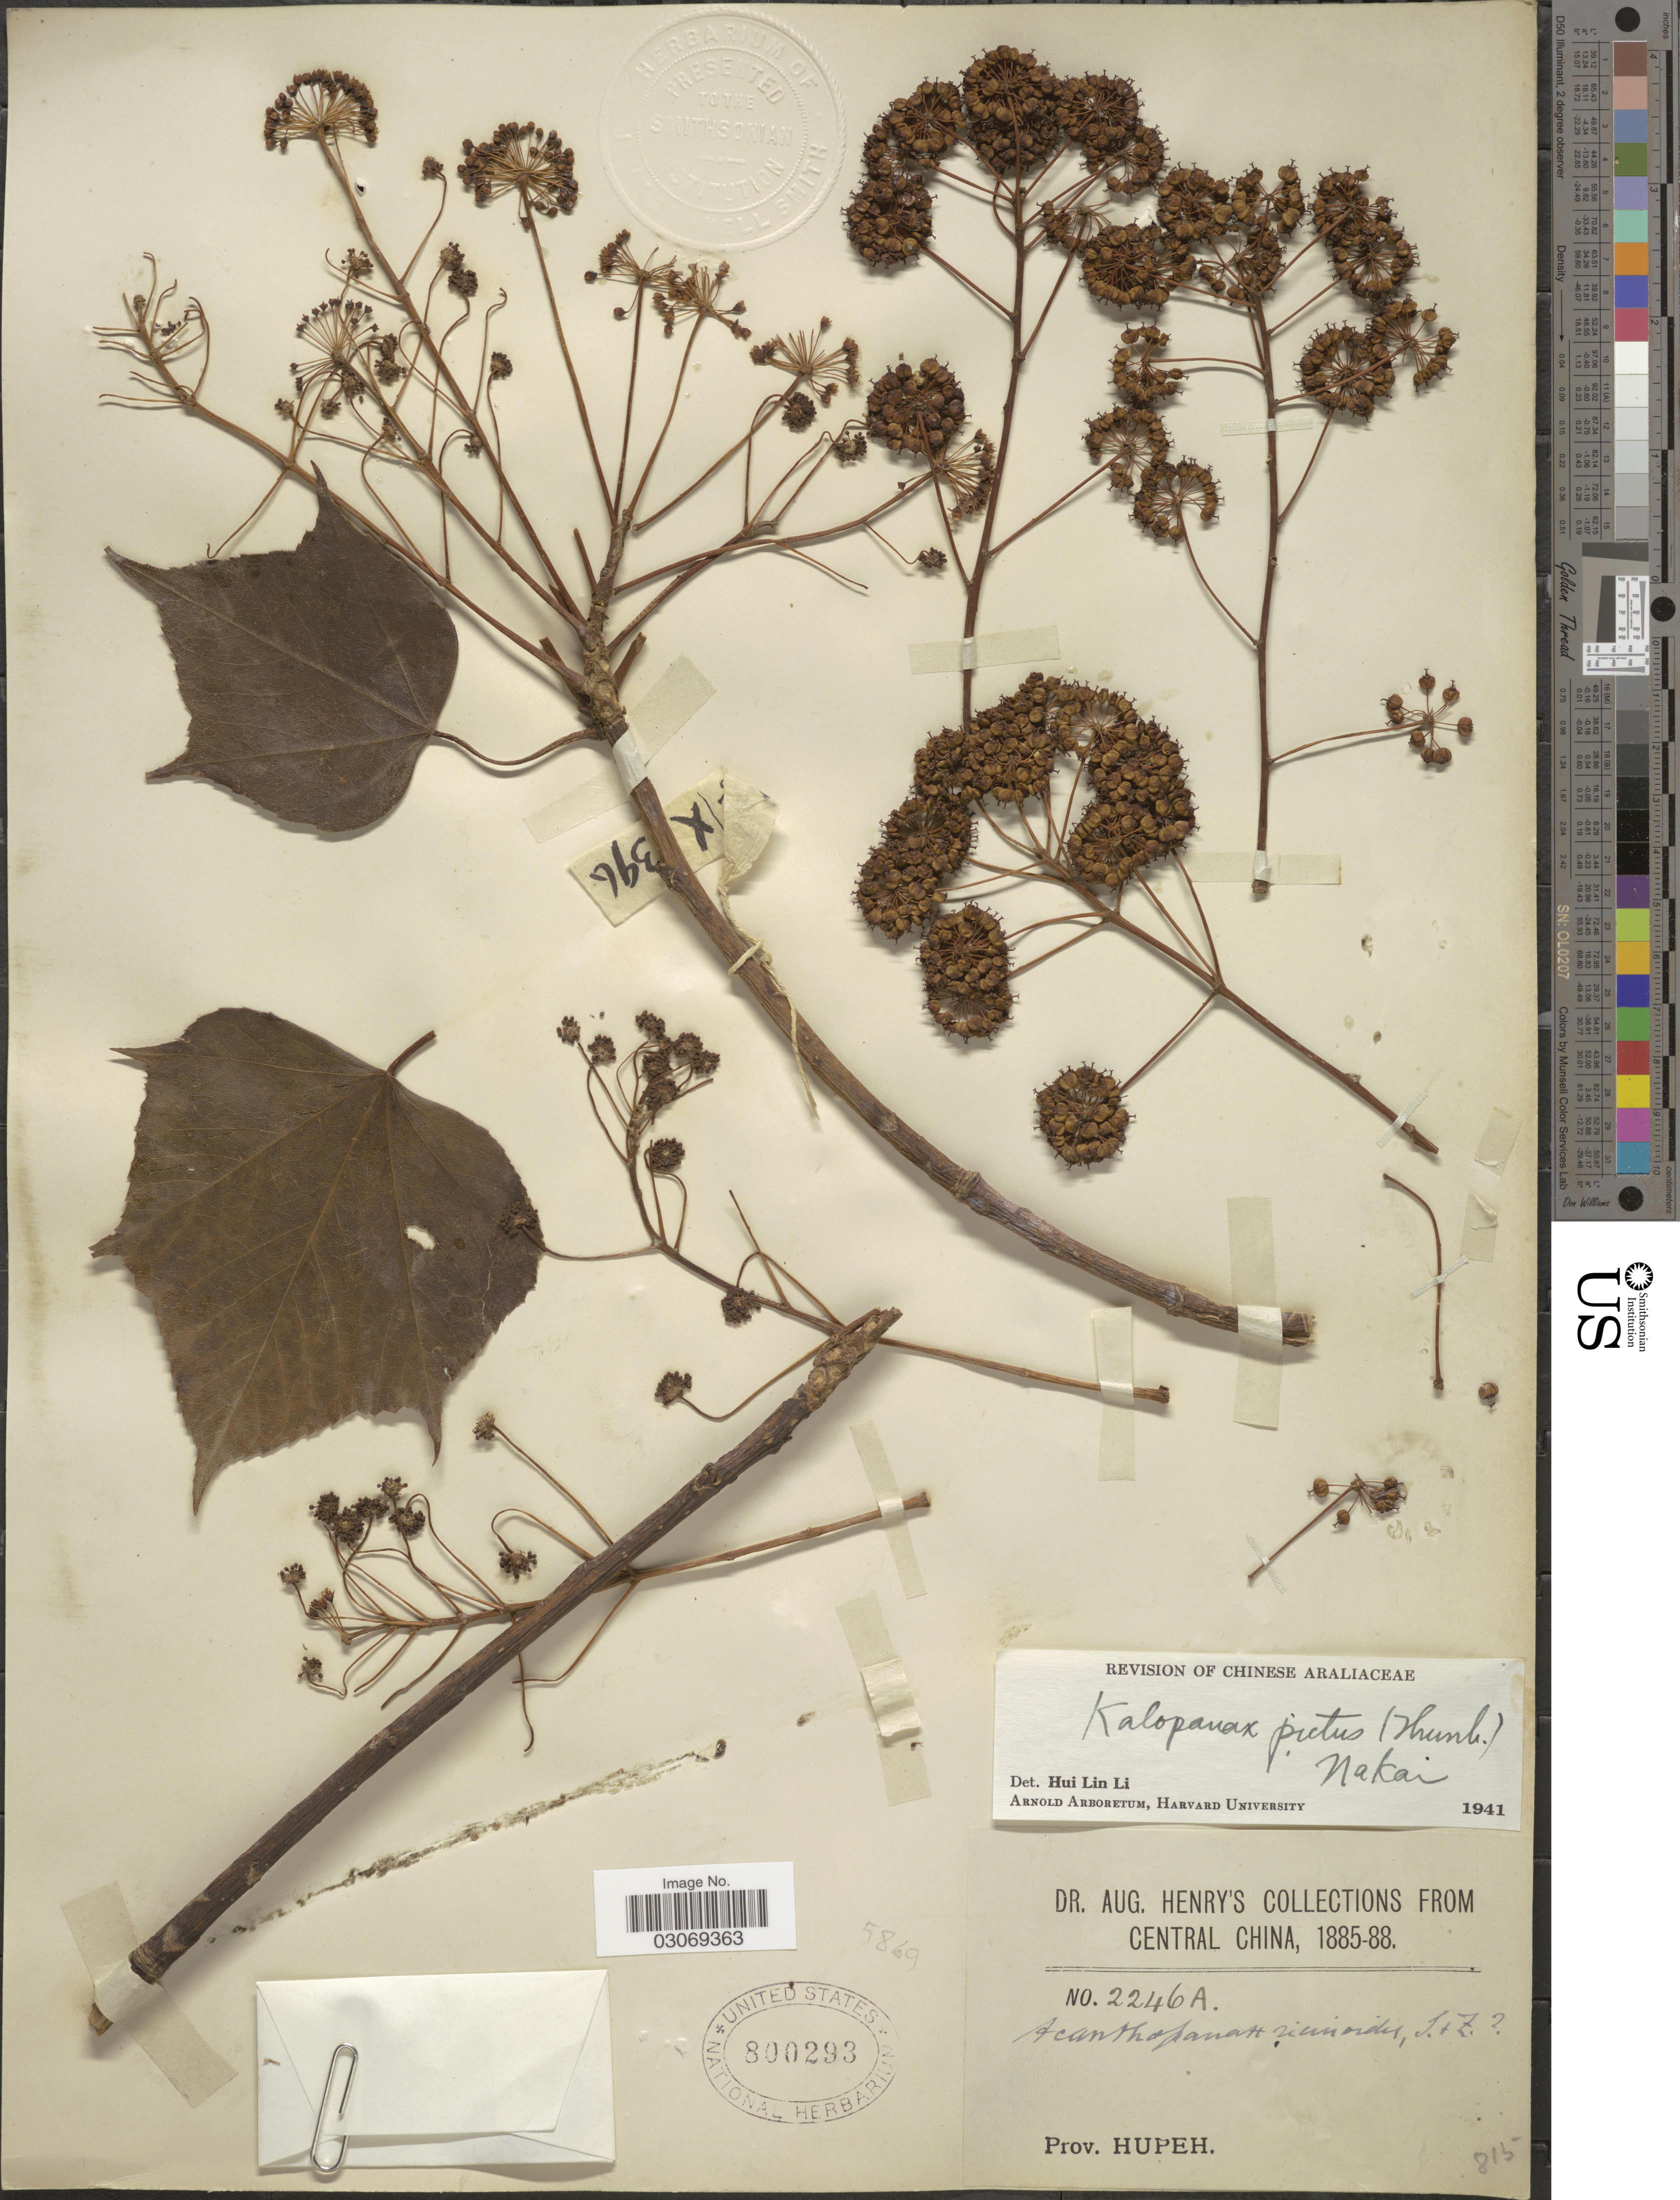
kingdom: Plantae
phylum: Tracheophyta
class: Magnoliopsida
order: Apiales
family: Araliaceae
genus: Kalopanax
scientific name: Kalopanax pictus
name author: (Thunb.) Nakai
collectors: A. Henry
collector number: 2246 A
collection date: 1885/1888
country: China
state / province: Hubei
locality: Central China. Prov. Hupeh.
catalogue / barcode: US 800293